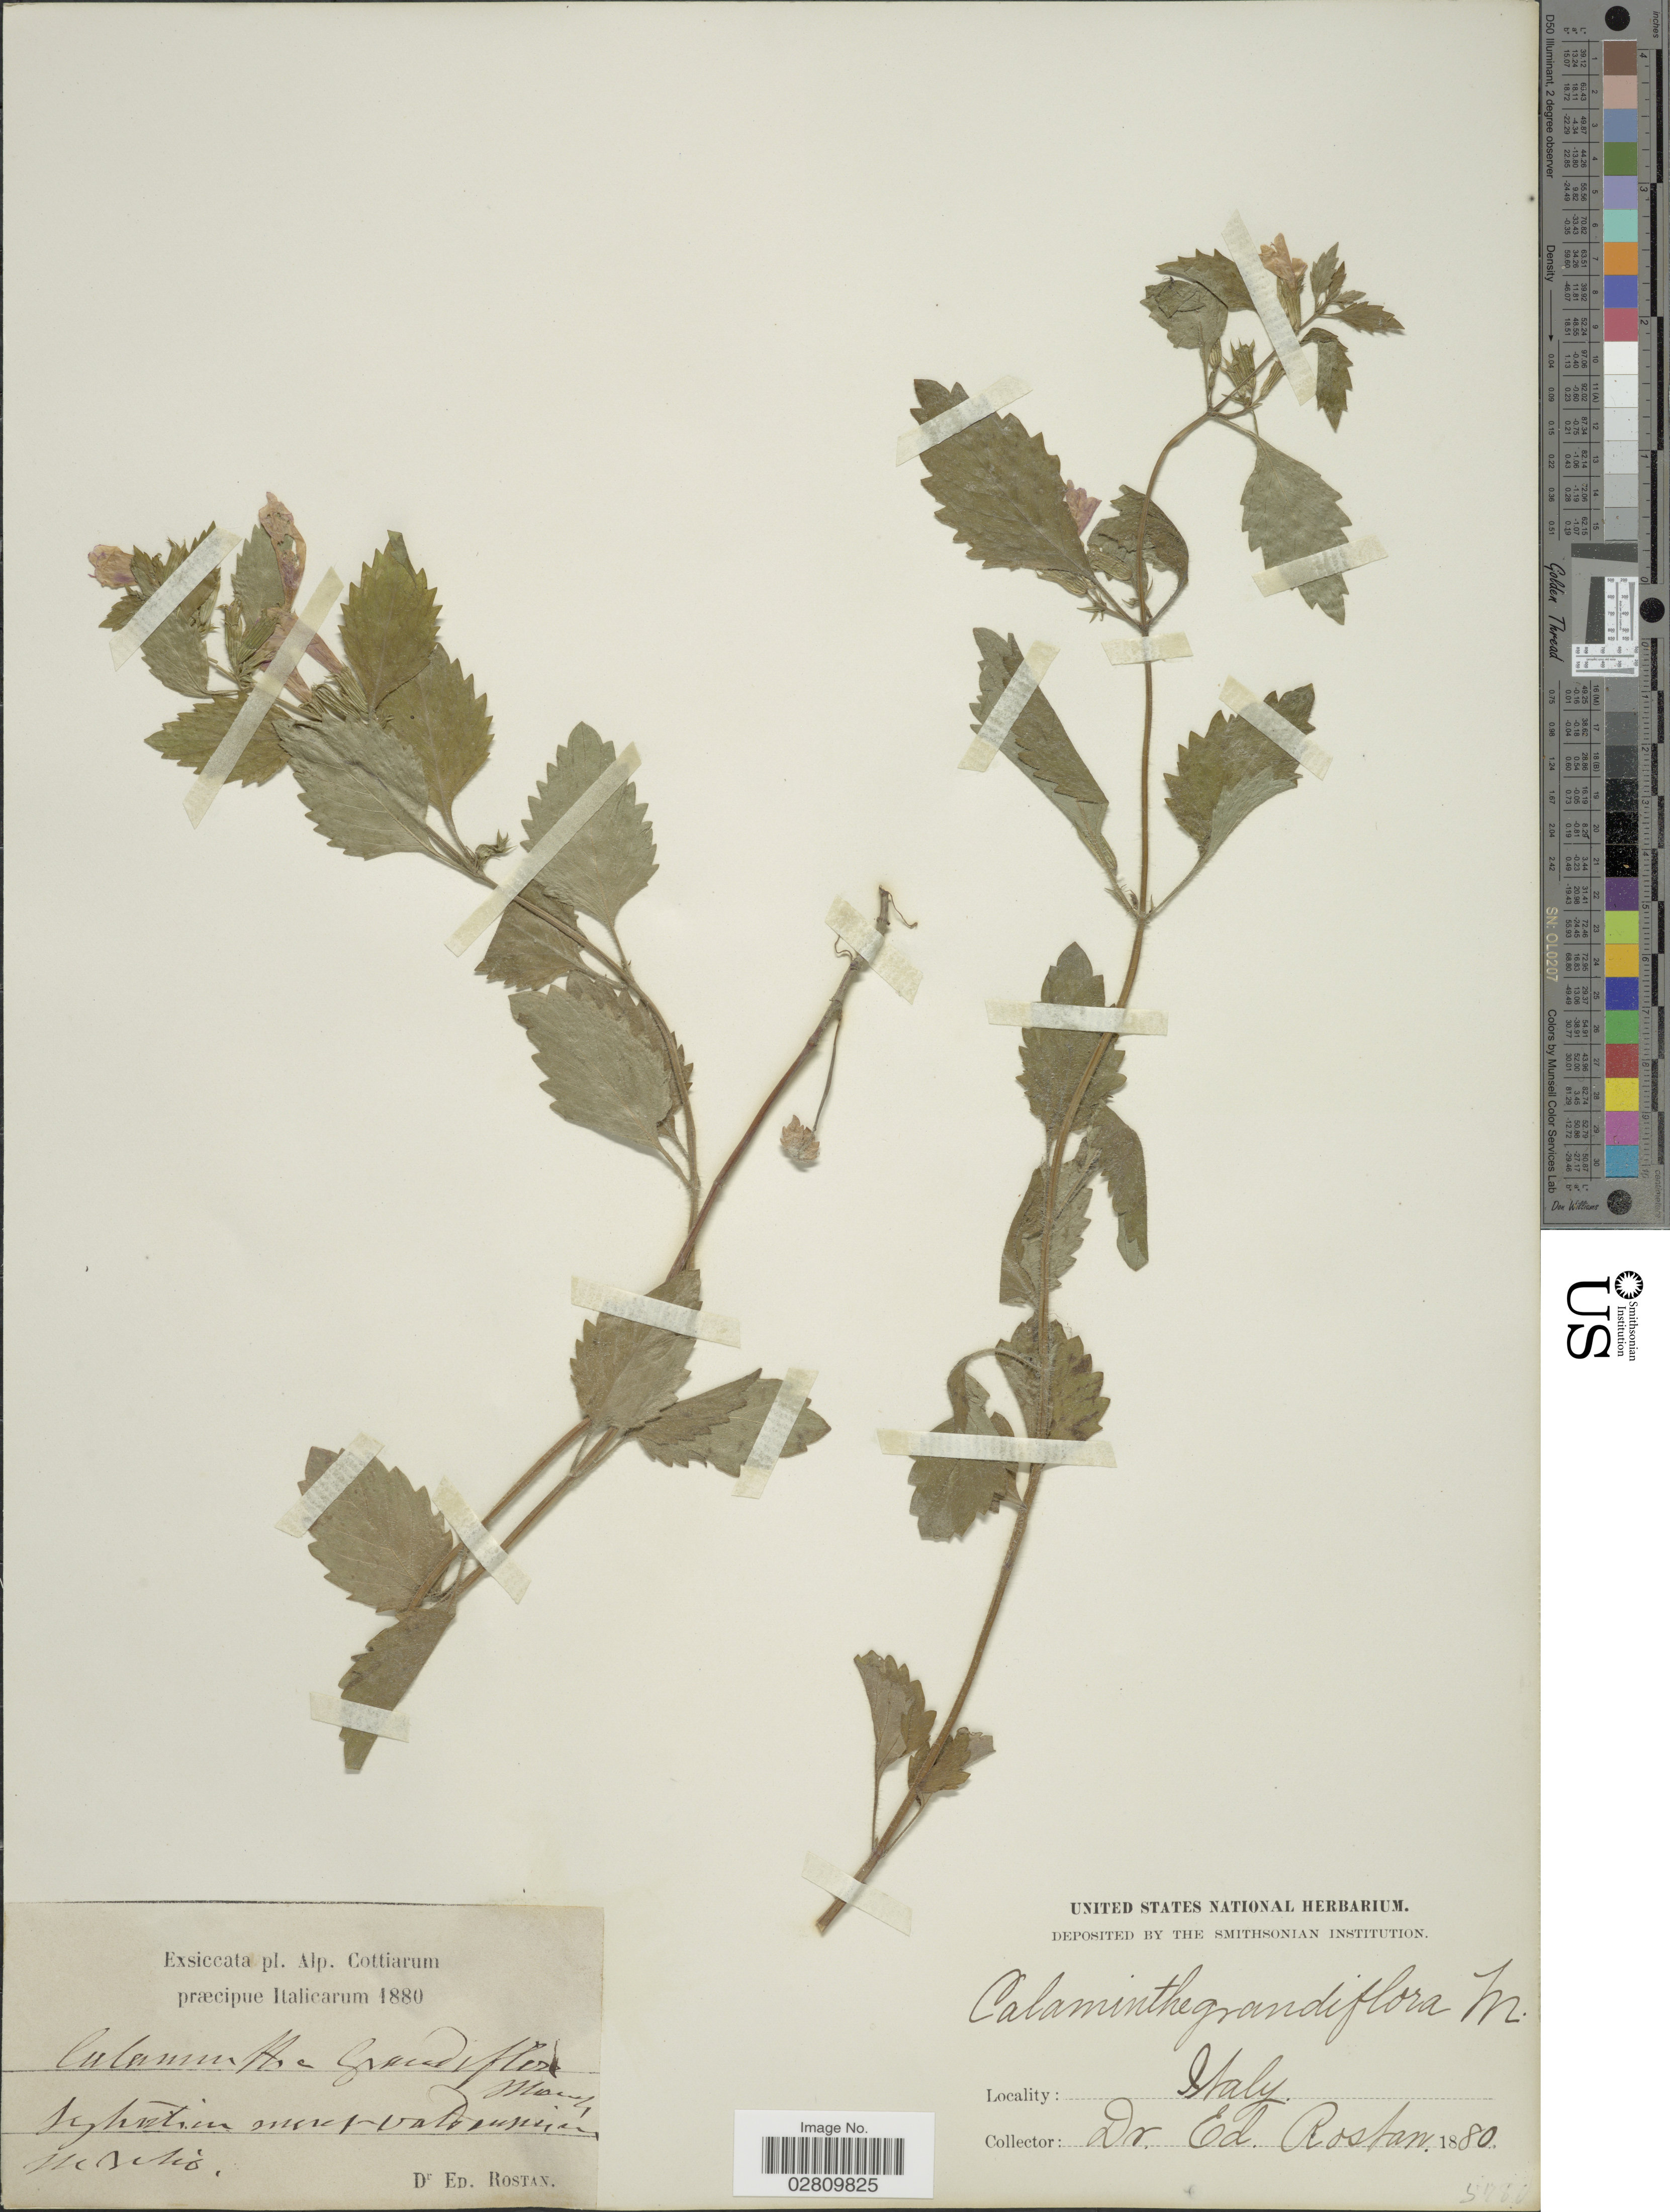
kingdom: Plantae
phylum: Tracheophyta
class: Magnoliopsida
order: Lamiales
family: Lamiaceae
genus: Calamintha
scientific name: Calamintha grandiflora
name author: (L.) Moench.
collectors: E. Rostan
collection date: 1880-07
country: Italy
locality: Alp. Cottiarum præcipue Italicarum